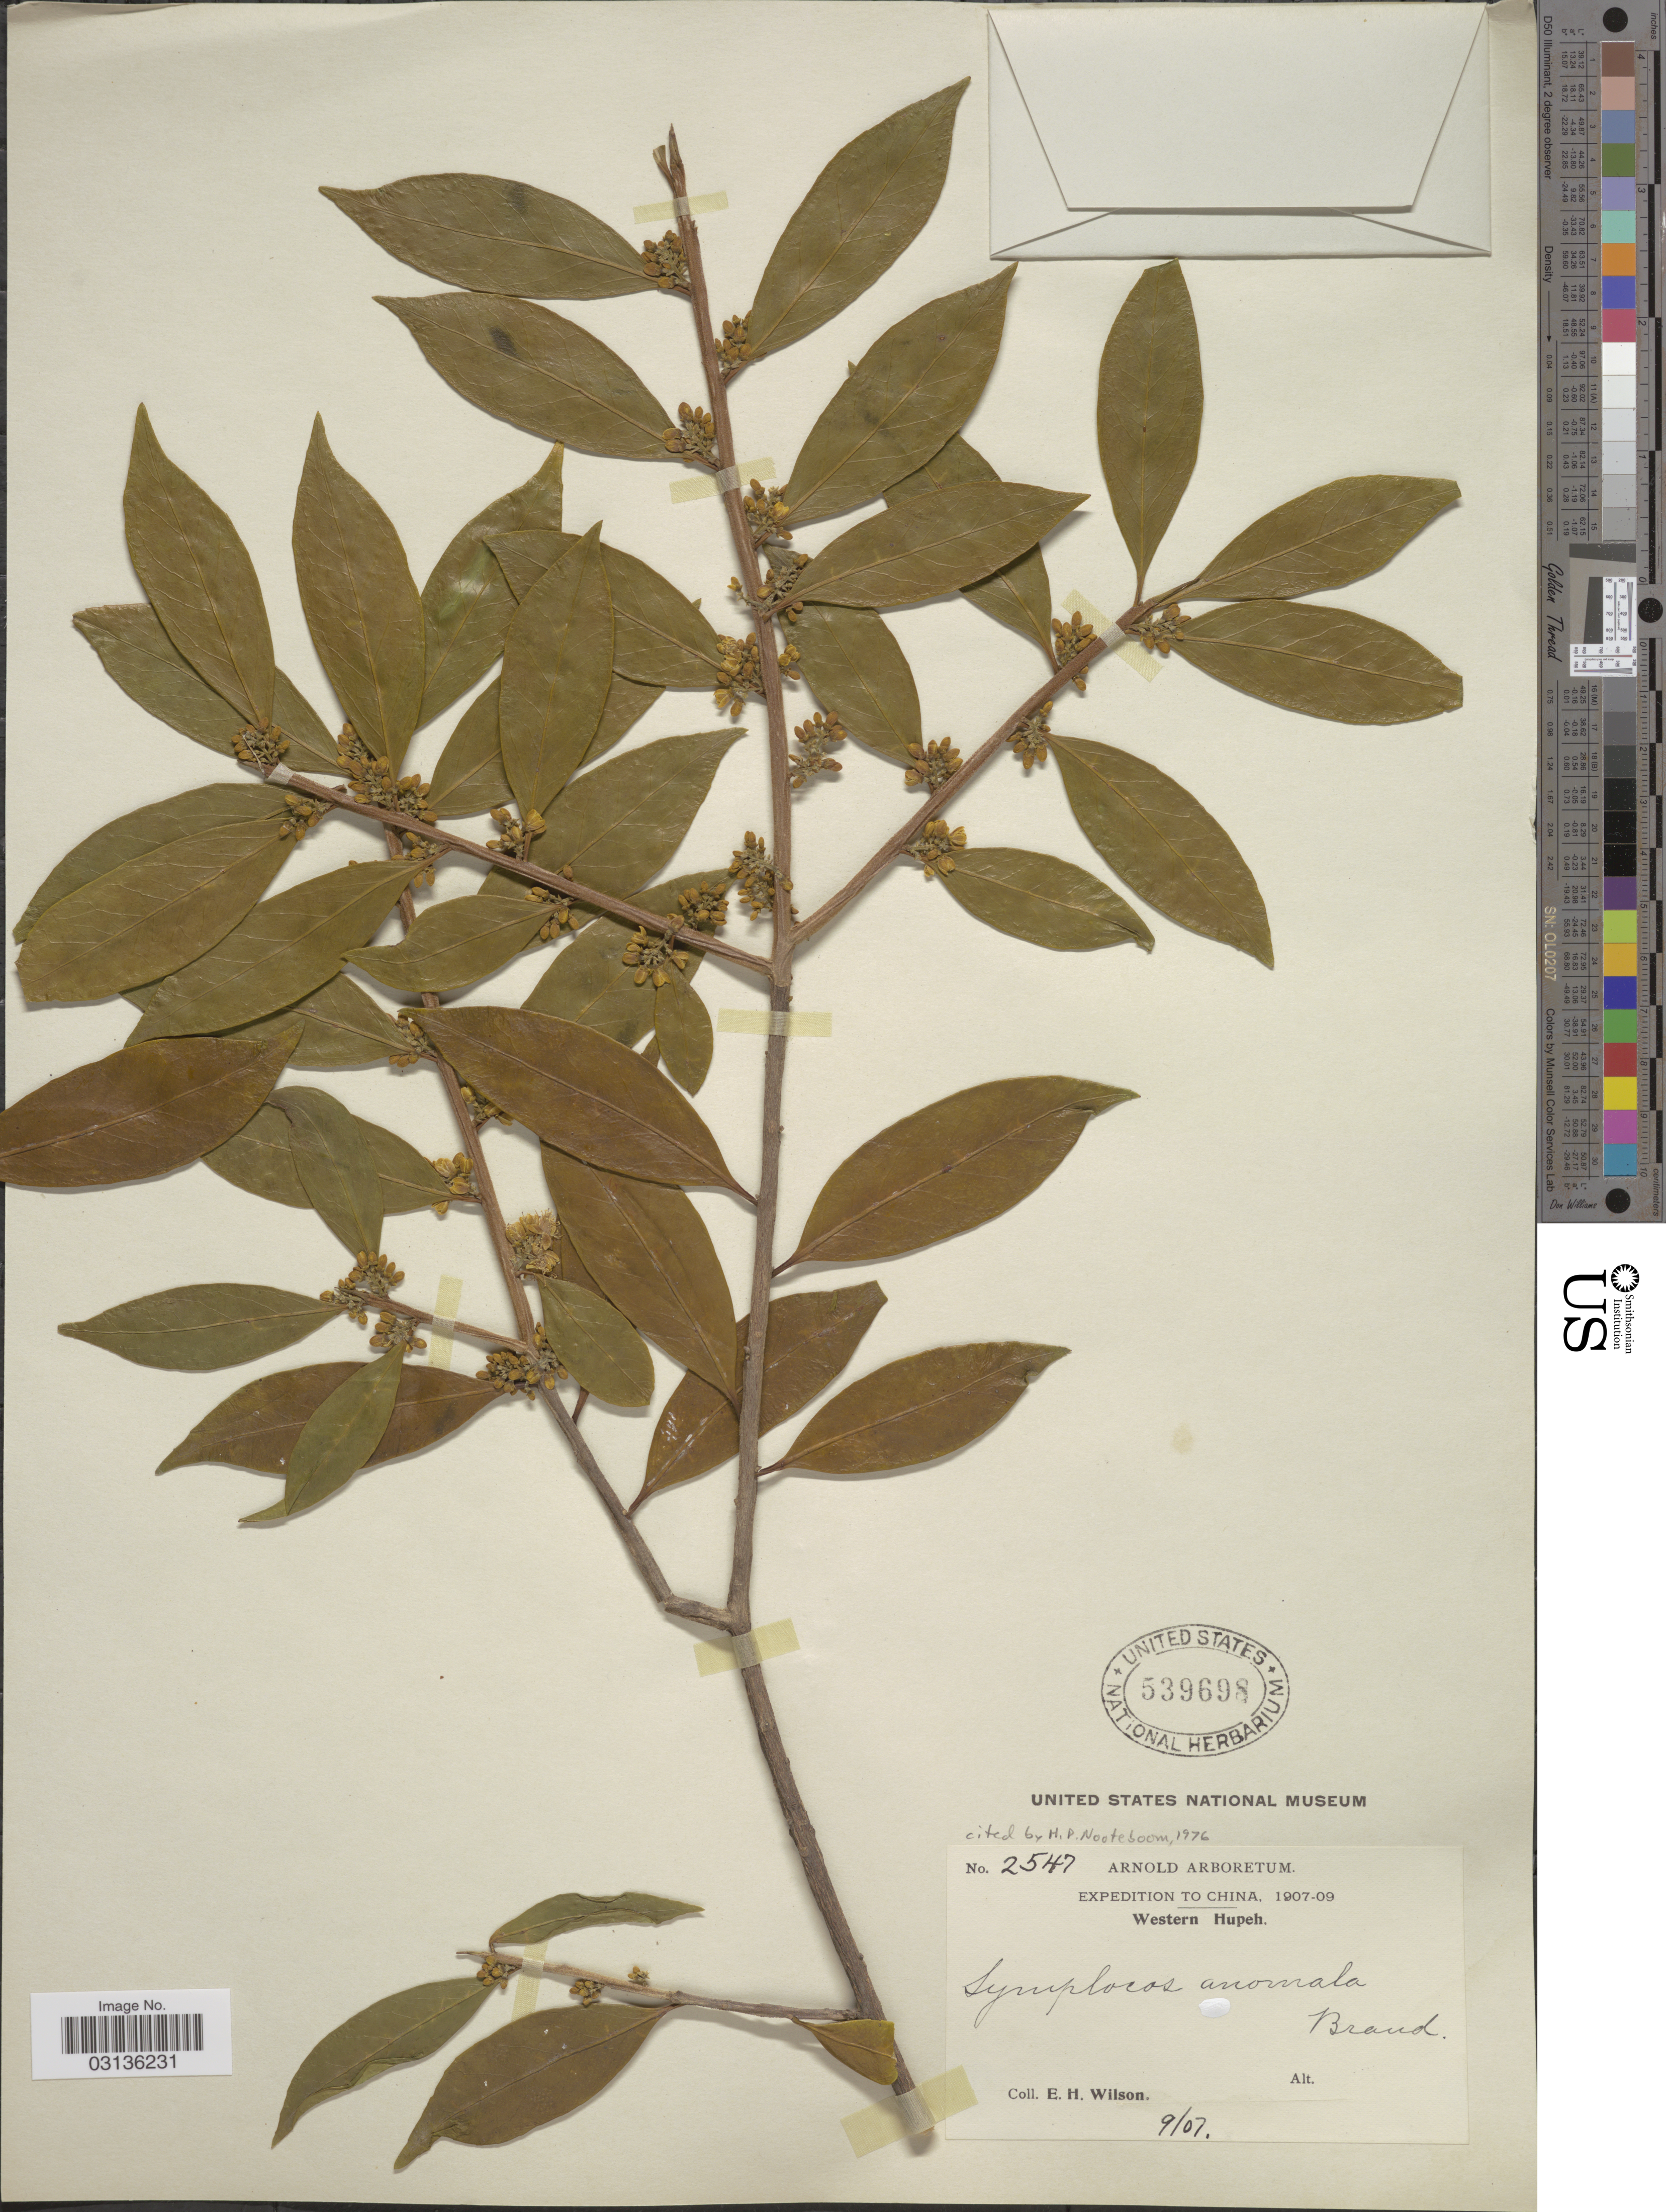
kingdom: Plantae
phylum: Tracheophyta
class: Magnoliopsida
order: Ericales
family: Symplocaceae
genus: Symplocos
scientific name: Symplocos anomala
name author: Brand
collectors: E. Wilson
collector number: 2547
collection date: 1907-09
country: China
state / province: Hubei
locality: Western Hupeh.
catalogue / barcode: US 539698